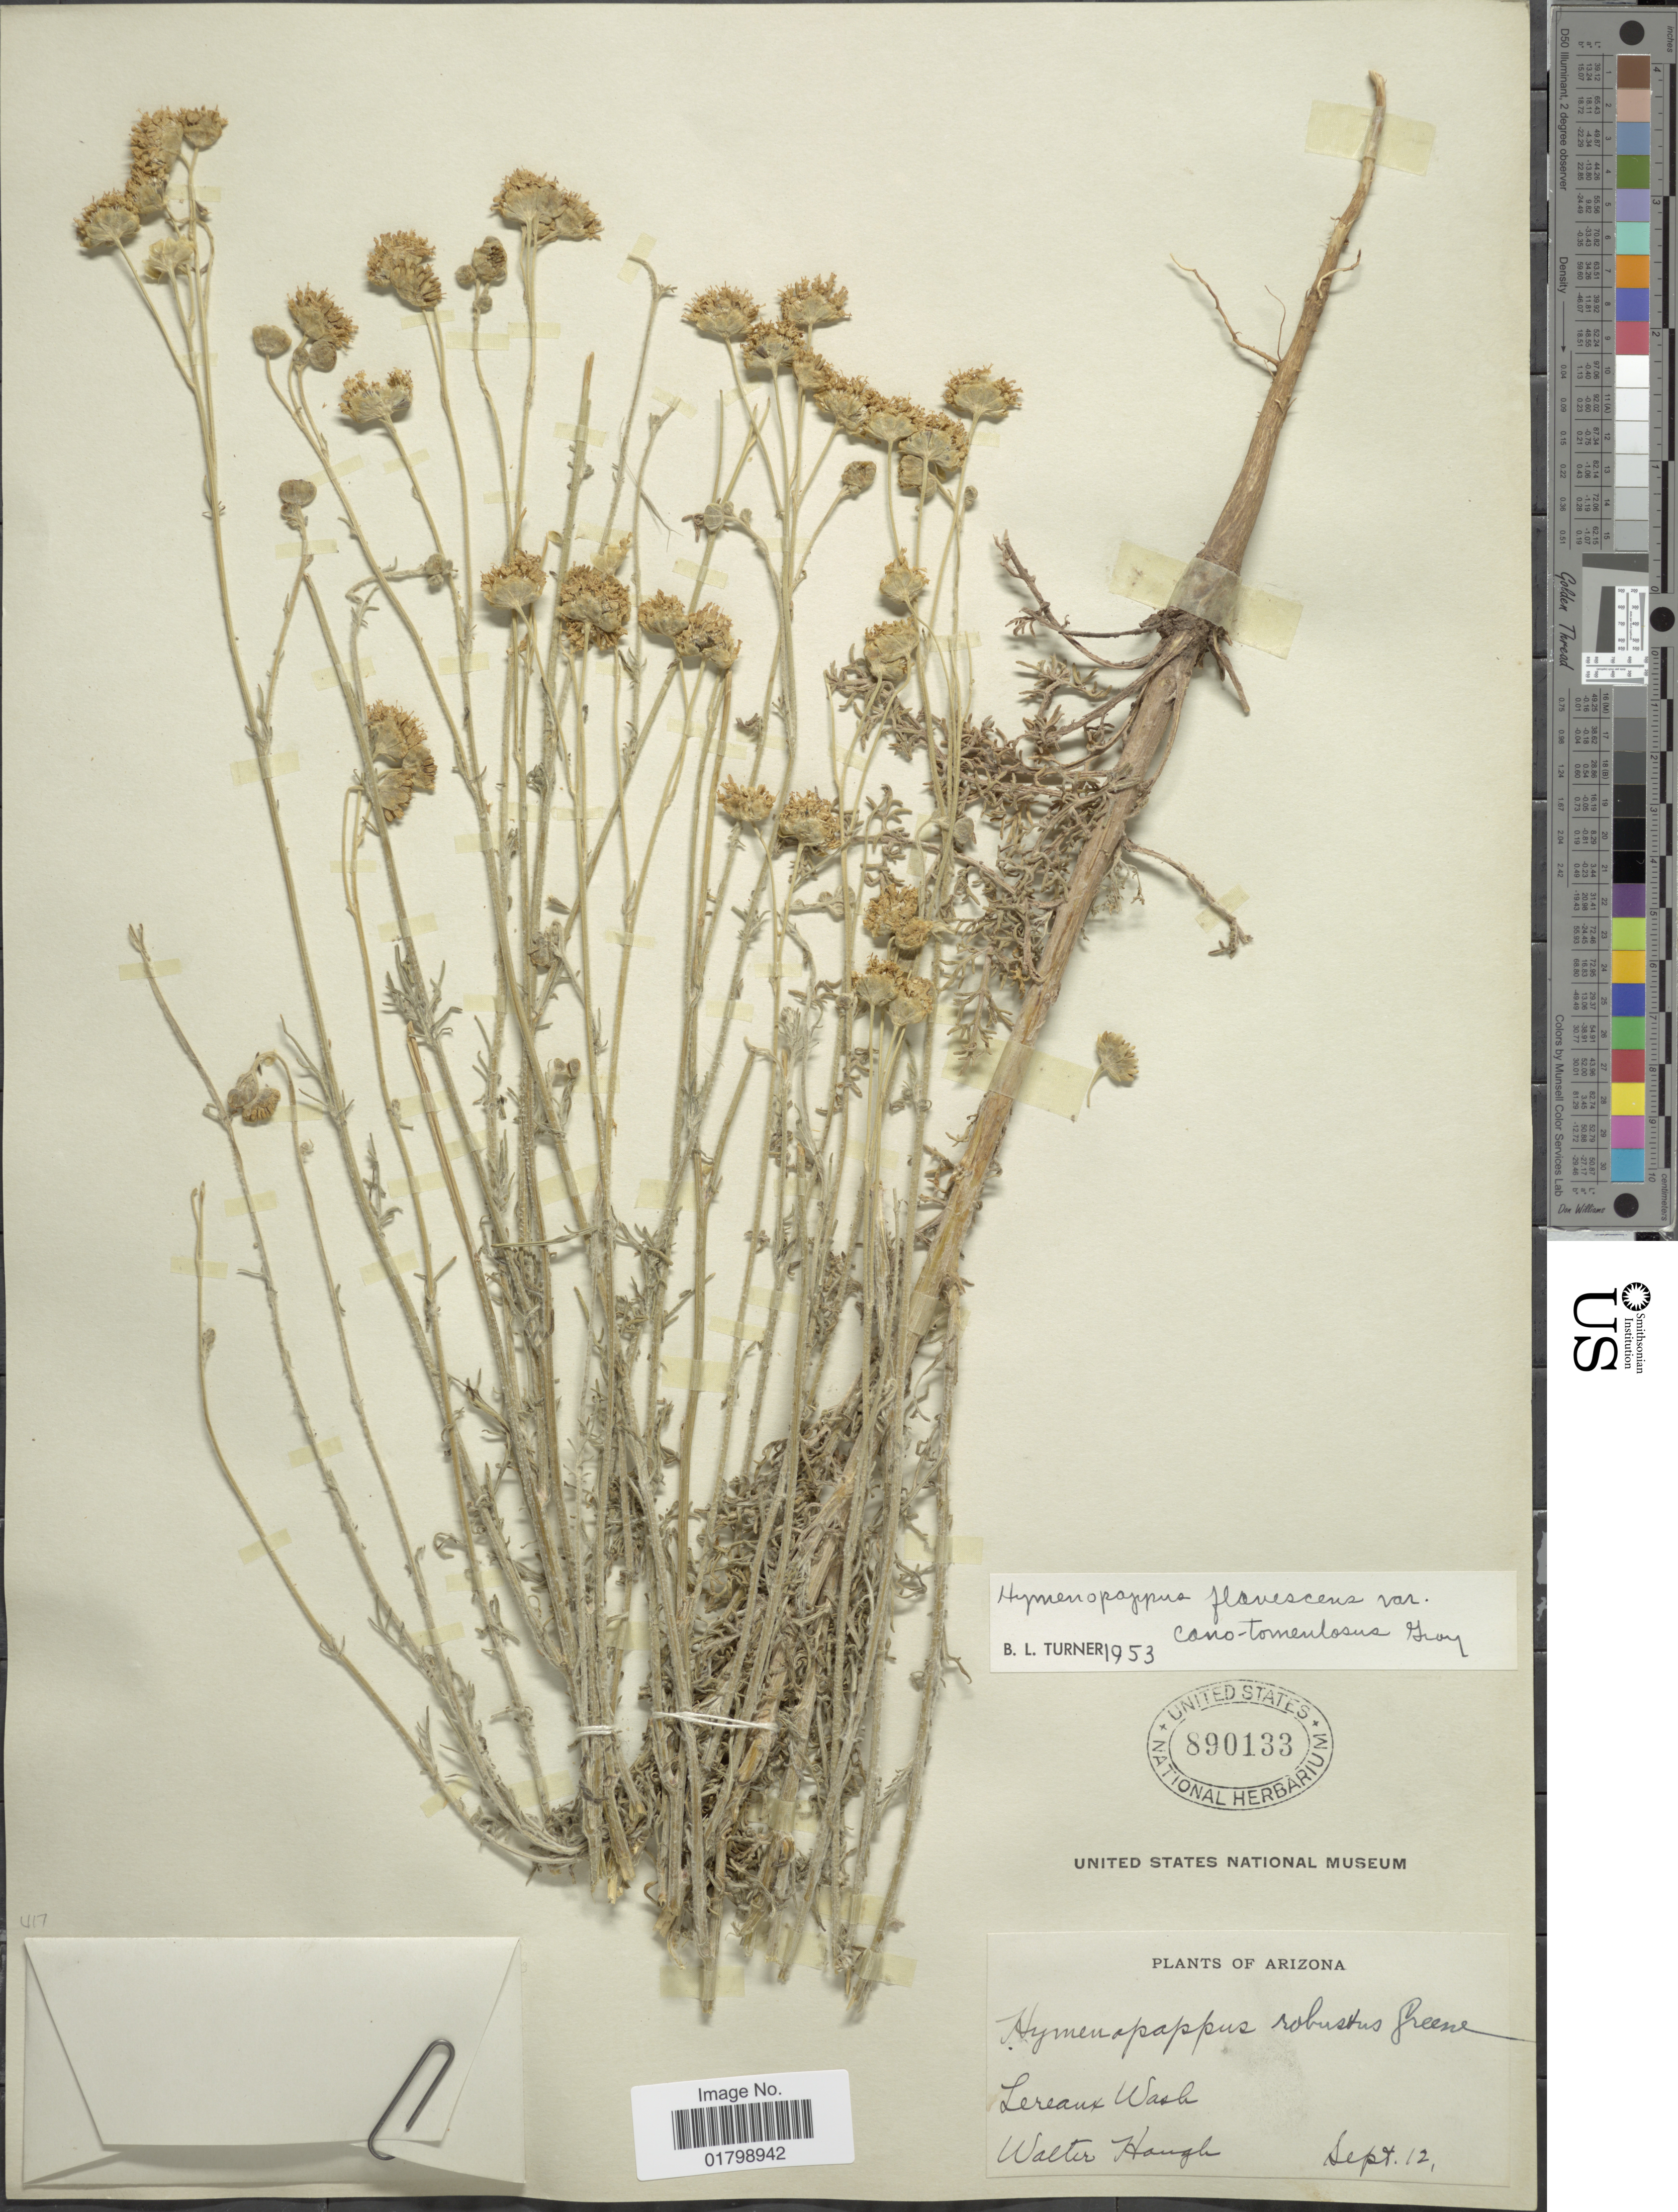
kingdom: Plantae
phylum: Tracheophyta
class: Magnoliopsida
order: Asterales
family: Asteraceae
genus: Hymenopappus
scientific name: Hymenopappus flavescens var. canotomentosus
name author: A. Gray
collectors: W. Hough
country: United States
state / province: Arizona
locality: Lereaux Wash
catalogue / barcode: US 890133